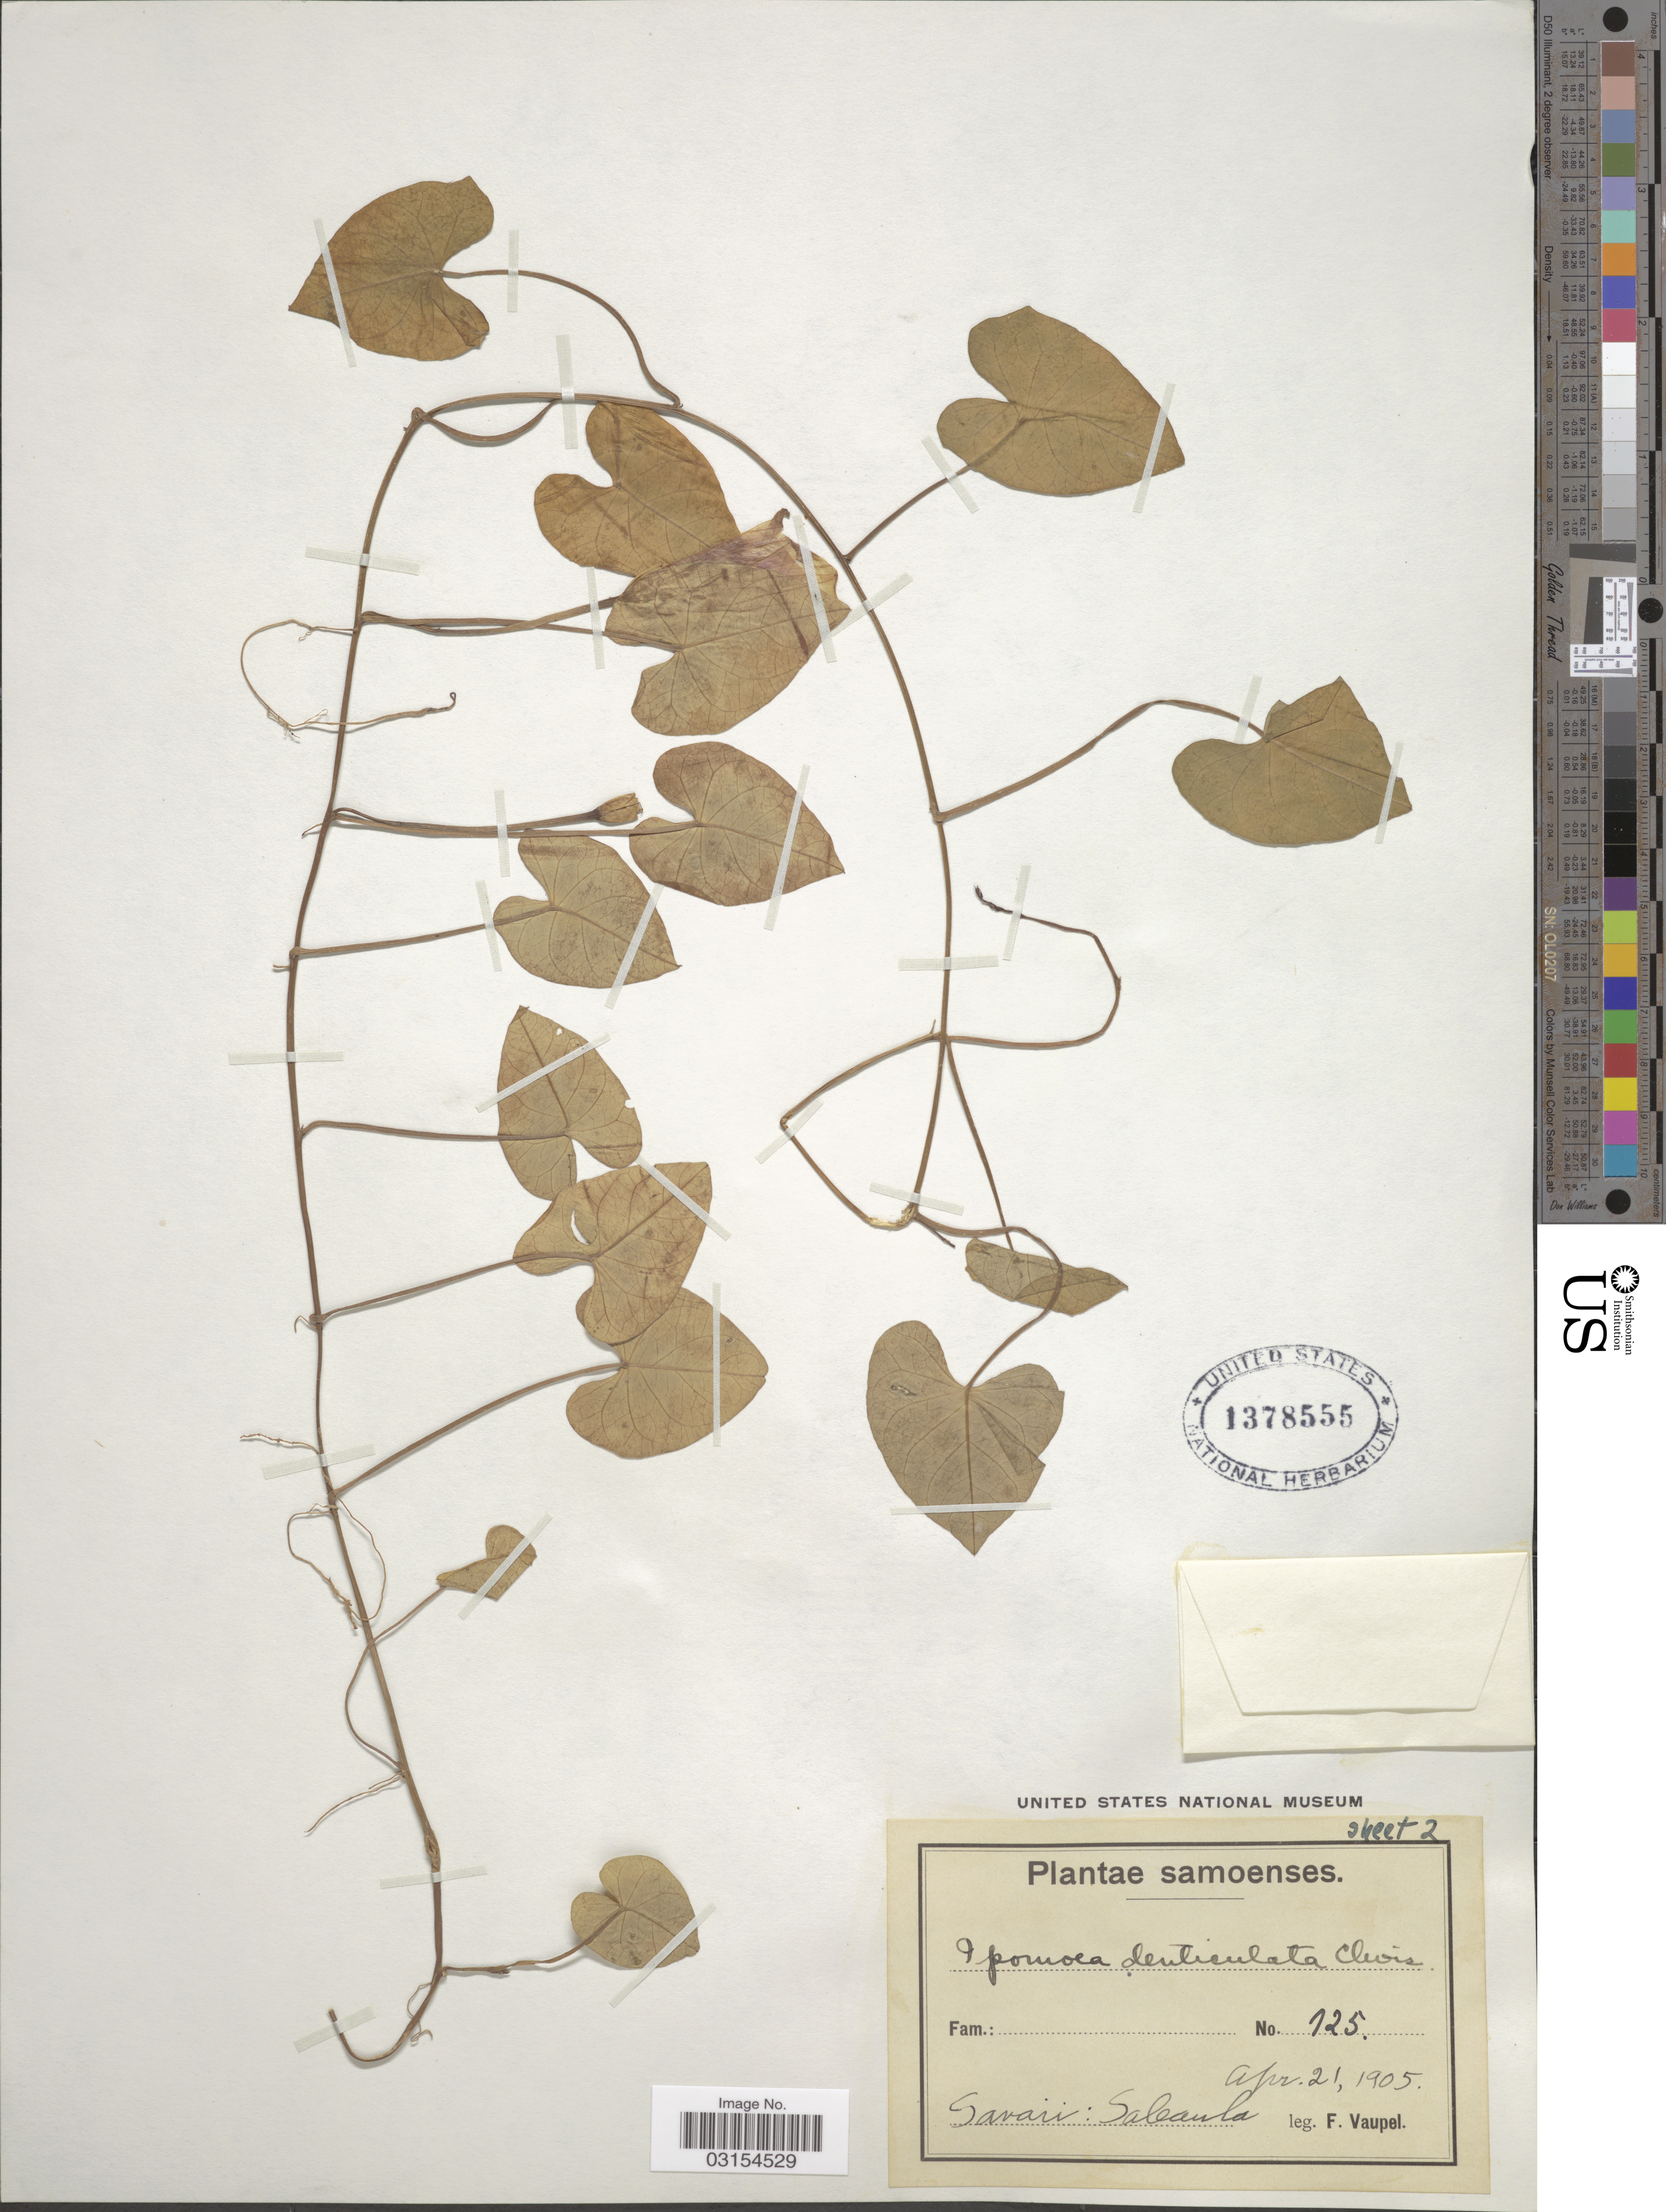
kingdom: Plantae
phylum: Tracheophyta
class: Magnoliopsida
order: Solanales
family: Convolvulaceae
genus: Ipomoea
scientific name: Ipomoea littoralis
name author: Blume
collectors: F. Vaupel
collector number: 125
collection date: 1905-04-21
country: Samoa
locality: Savaii: Sabaula.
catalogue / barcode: US 1378555